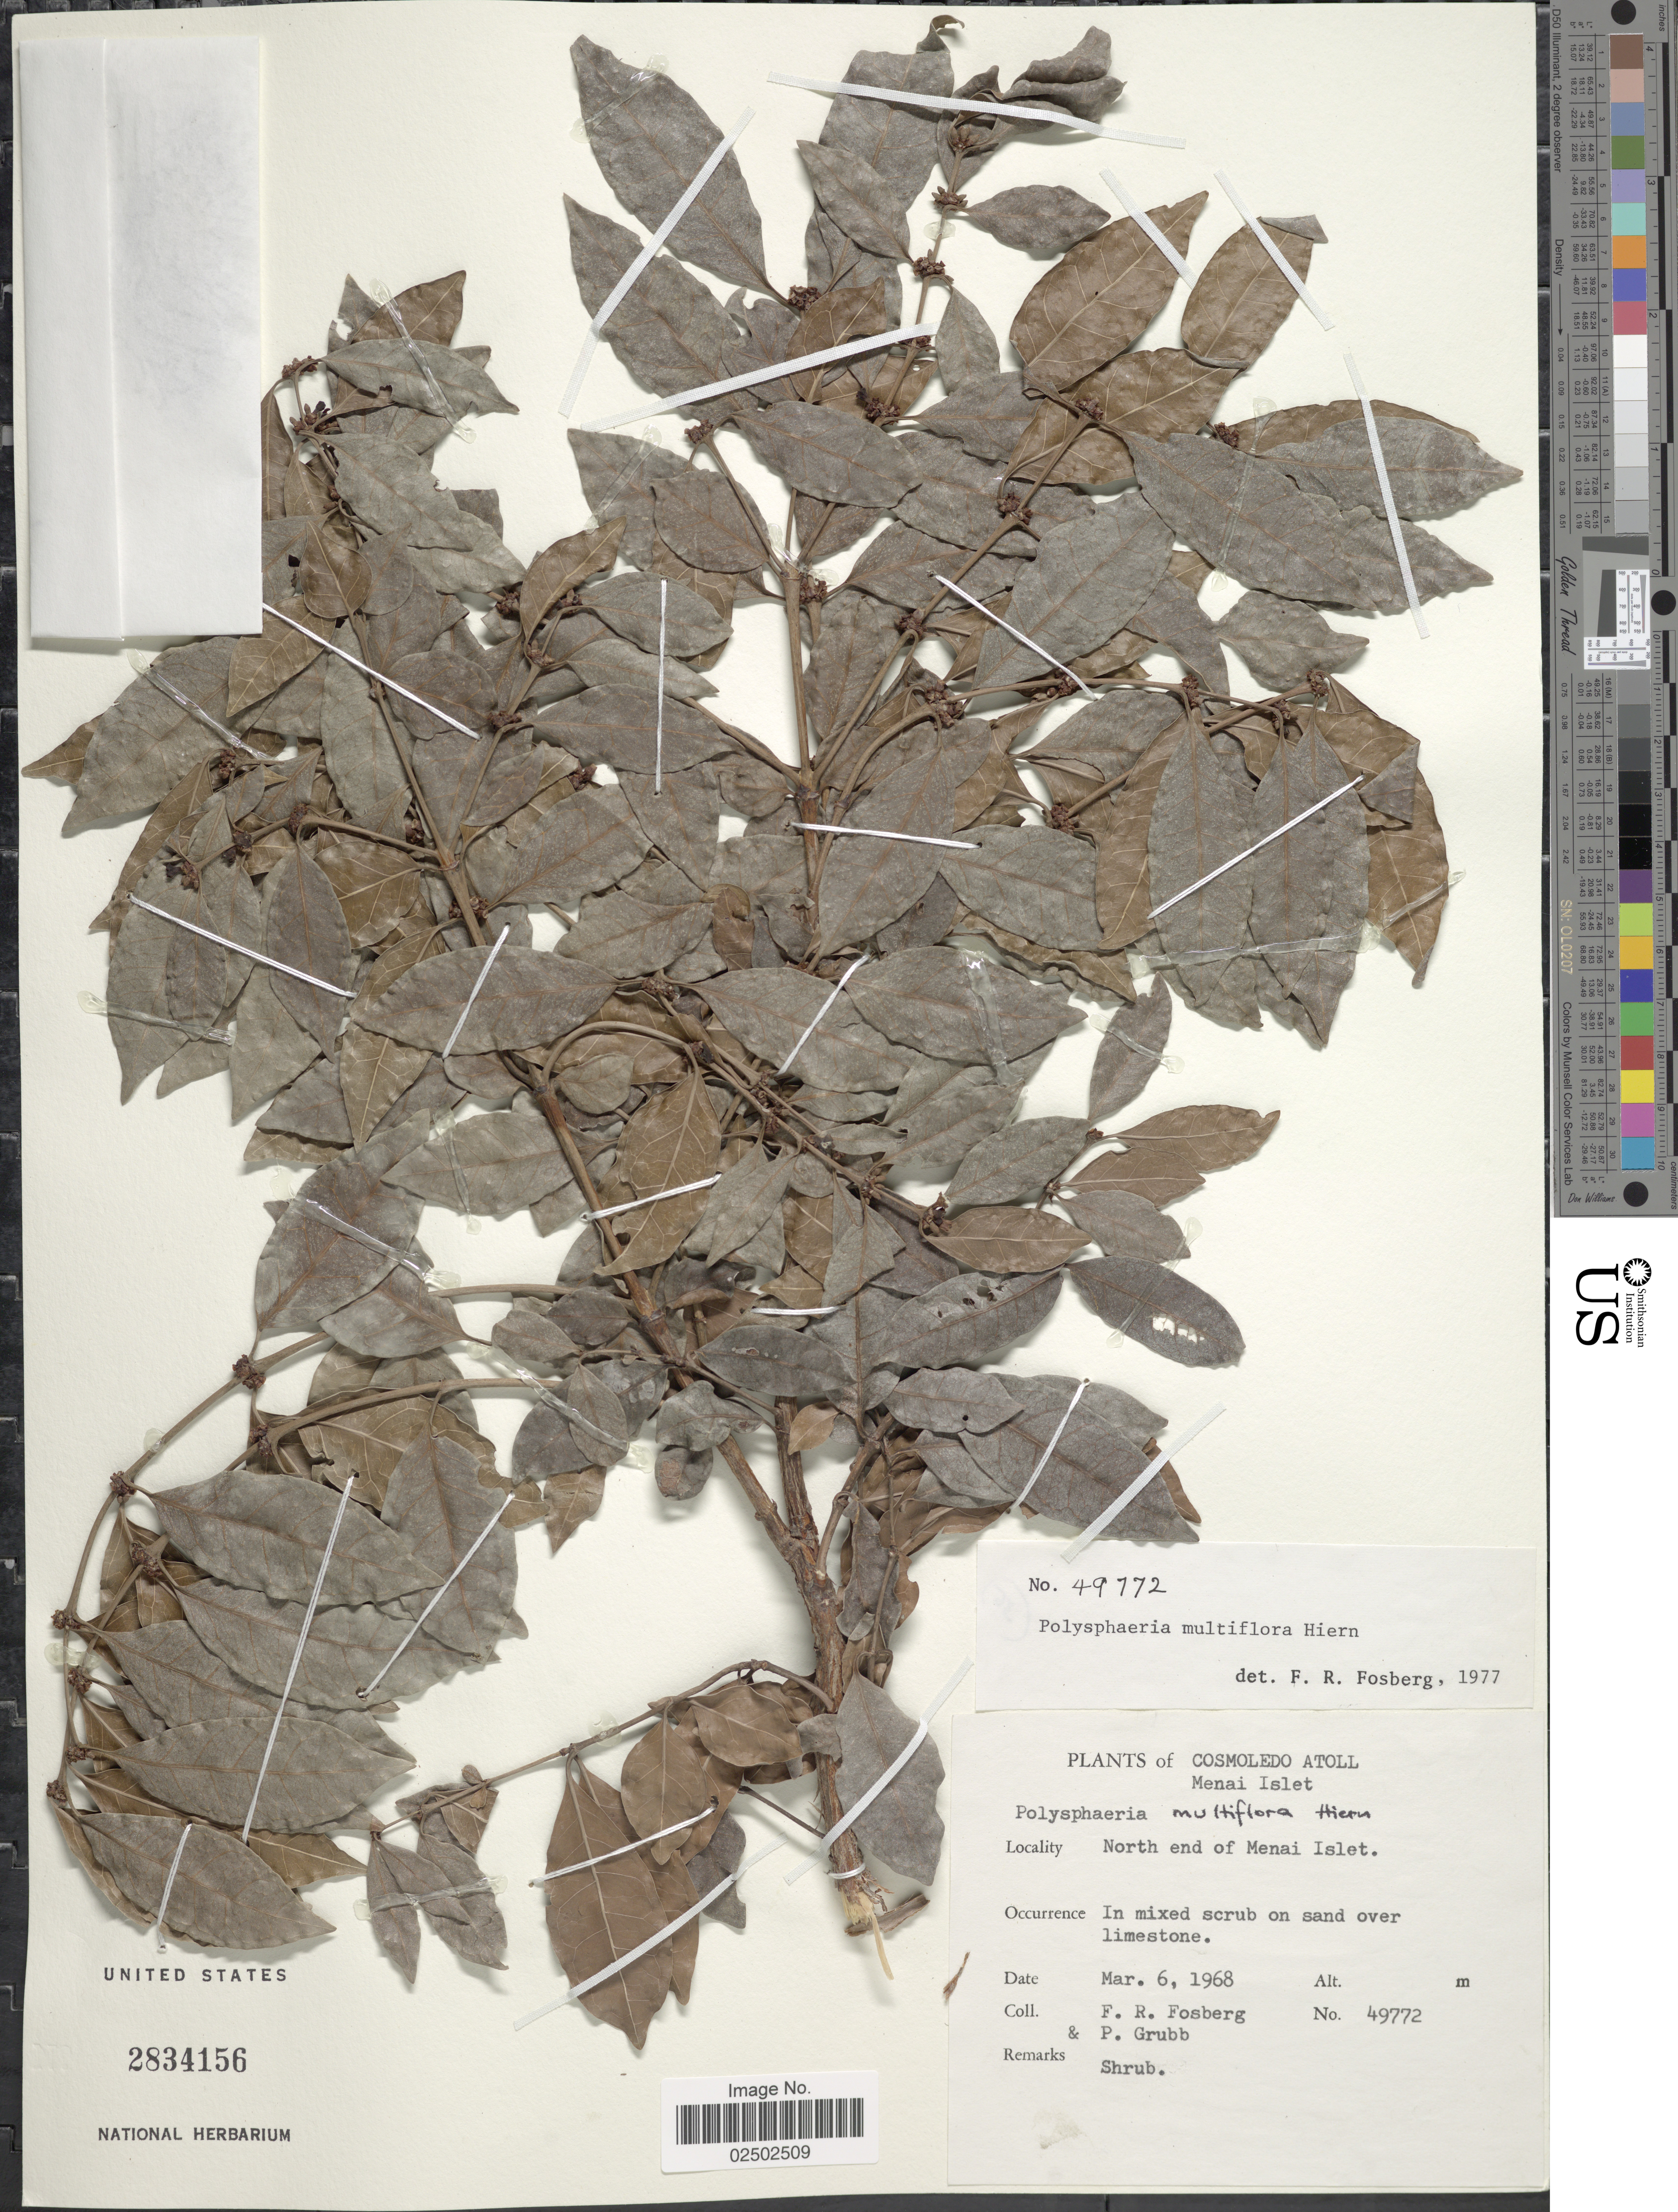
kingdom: Plantae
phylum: Tracheophyta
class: Magnoliopsida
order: Gentianales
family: Rubiaceae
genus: Polysphaeria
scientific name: Polysphaeria multiflora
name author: Hiern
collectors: F. R. Fosberg & P. J. Grubb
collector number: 49772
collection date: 1968-03-06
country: Seychelles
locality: Menai Islet. North end of Menai Islet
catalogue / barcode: US 2834156